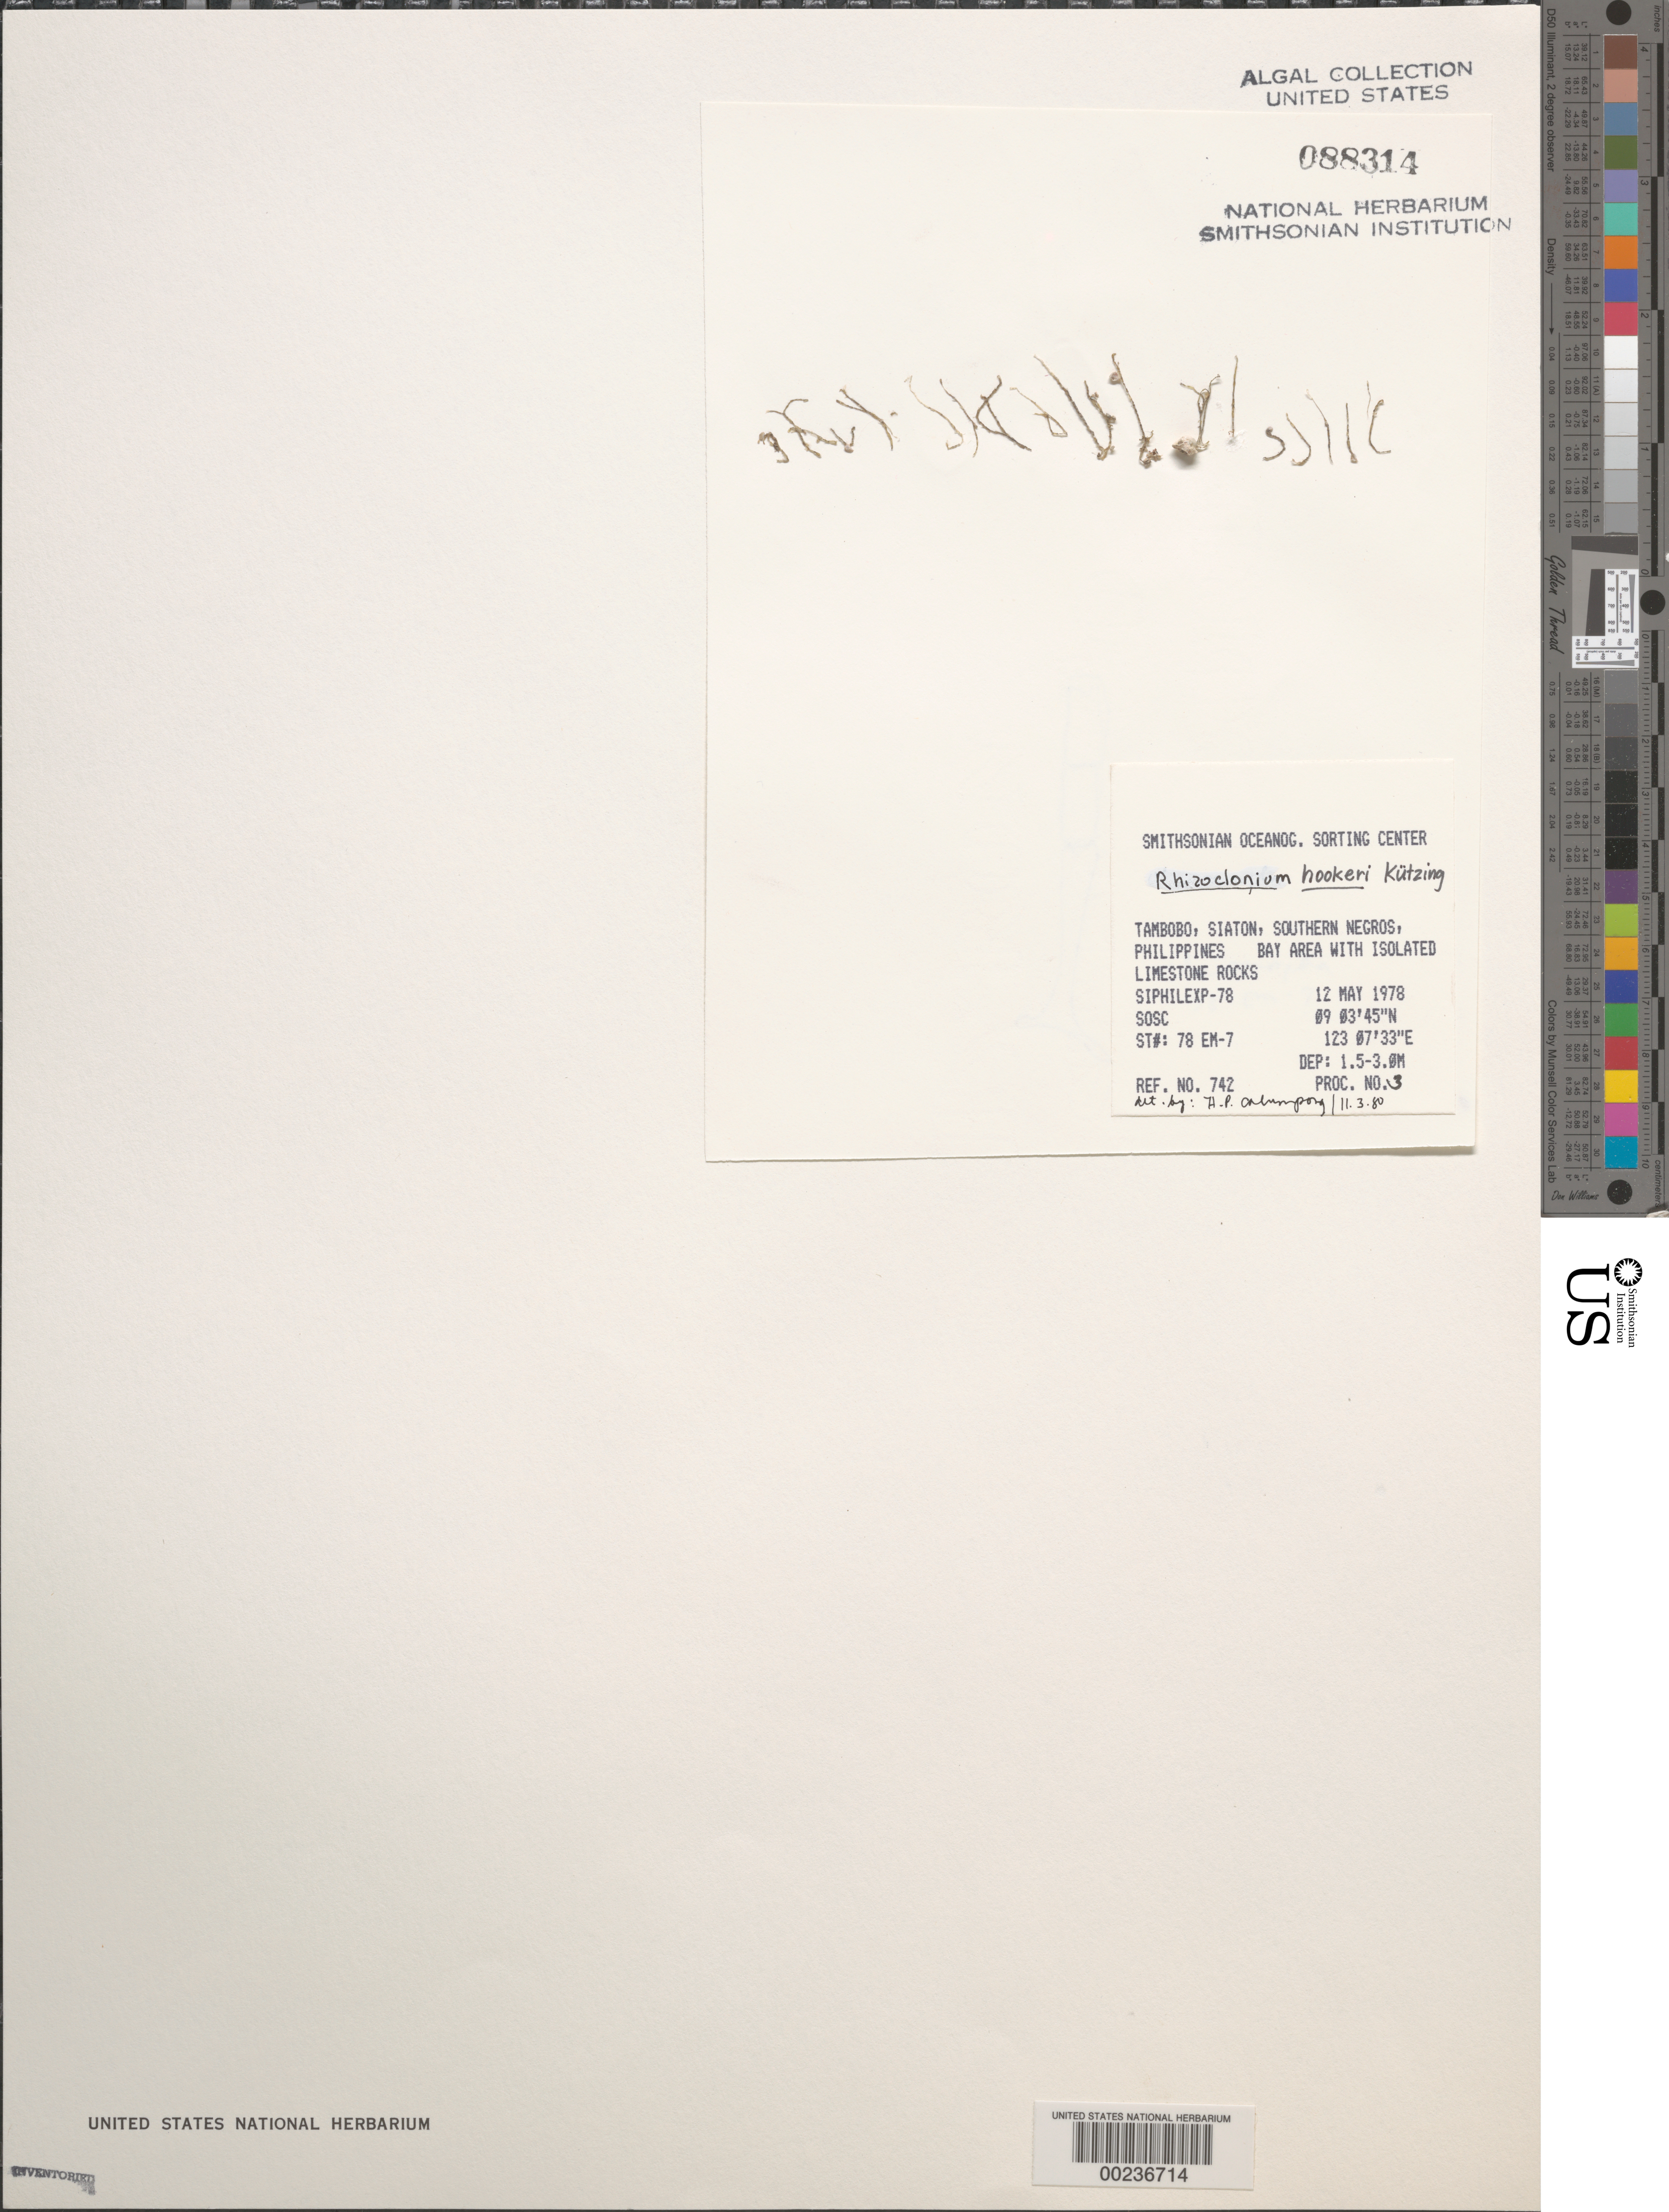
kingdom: Plantae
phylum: Chlorophyta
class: Ulvophyceae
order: Cladophorales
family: Cladophoraceae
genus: Pseudorhizoclonium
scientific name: Pseudorhizoclonium africanum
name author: (Kütz.) C. Boedeker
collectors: SOSC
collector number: Station 78 Em-7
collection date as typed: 12 May 1978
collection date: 1978-05-12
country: Philippines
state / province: Central Visayas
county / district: Negros Oriental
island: Negros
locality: Tambobo, Siaton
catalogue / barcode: US 88314